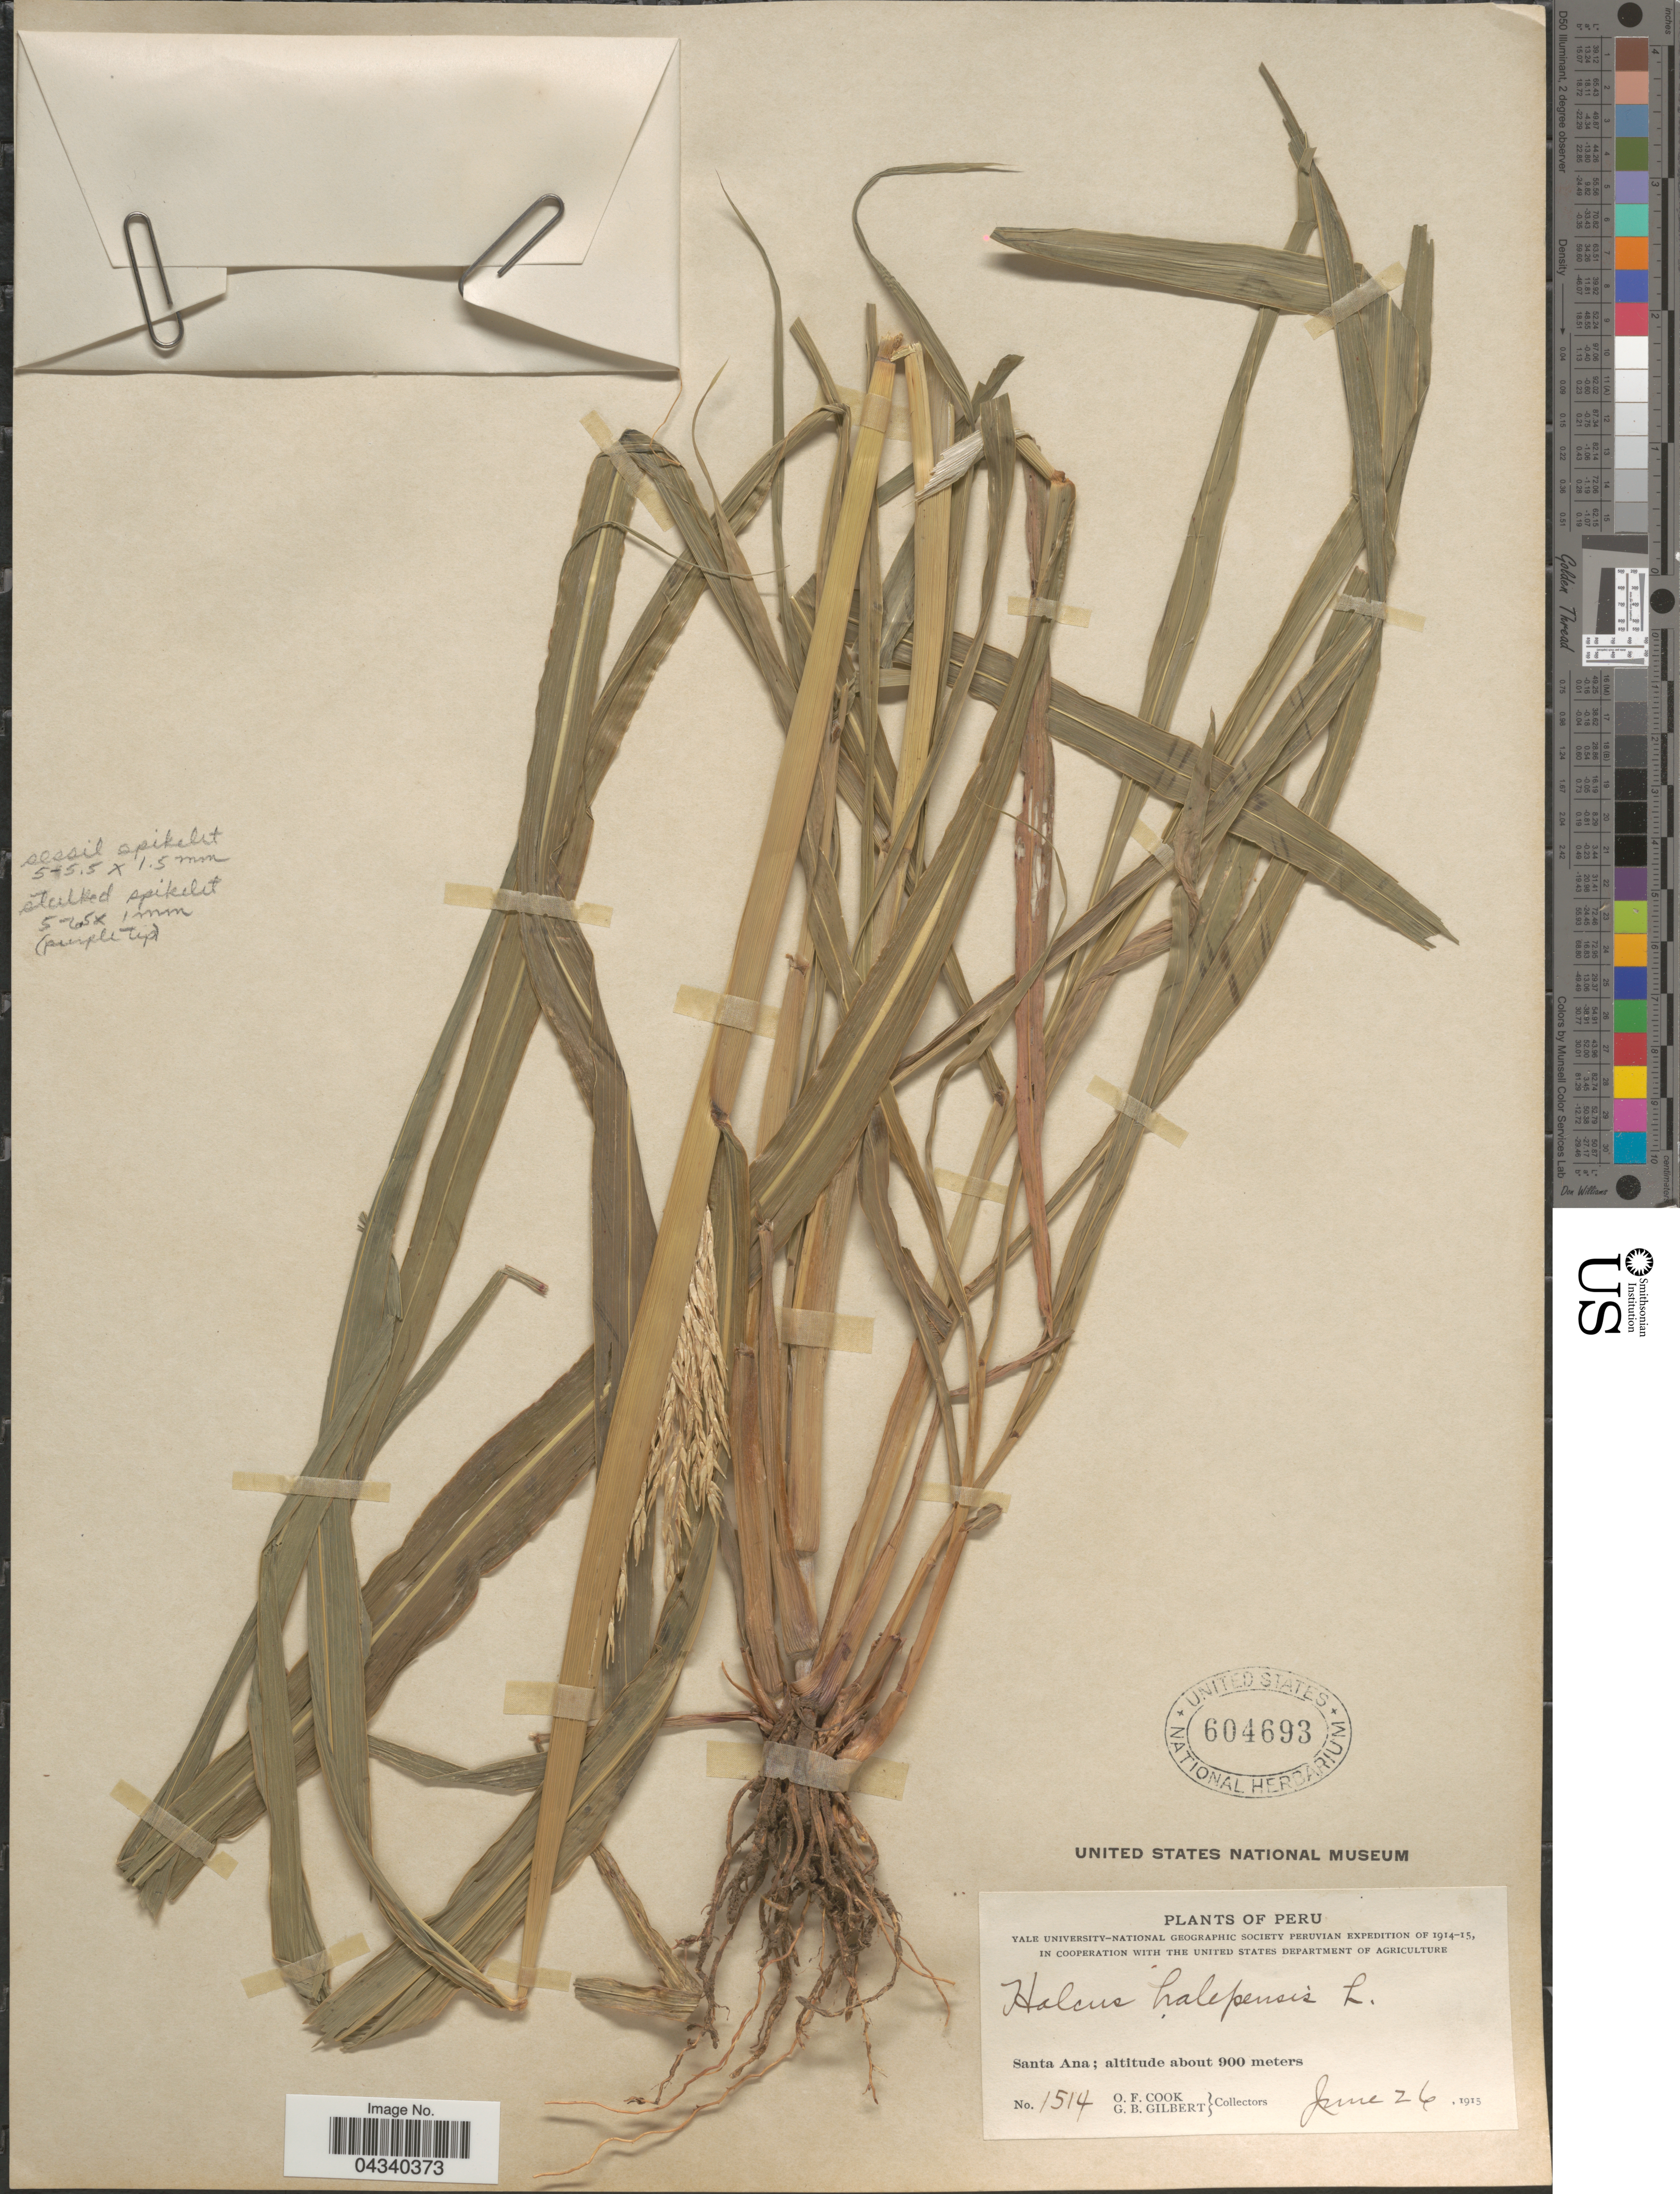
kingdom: Plantae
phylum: Tracheophyta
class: Liliopsida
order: Poales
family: Poaceae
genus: Sorghum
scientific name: Sorghum halepense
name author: (L.) Pers.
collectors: O. F. Cook & G. B. Gilbert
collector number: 1514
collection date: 1915-06-26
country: Peru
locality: Yale University-National Geographic Society Peruvian Expedition Of 1914-15. Santa Ana.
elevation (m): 900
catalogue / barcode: US 604693